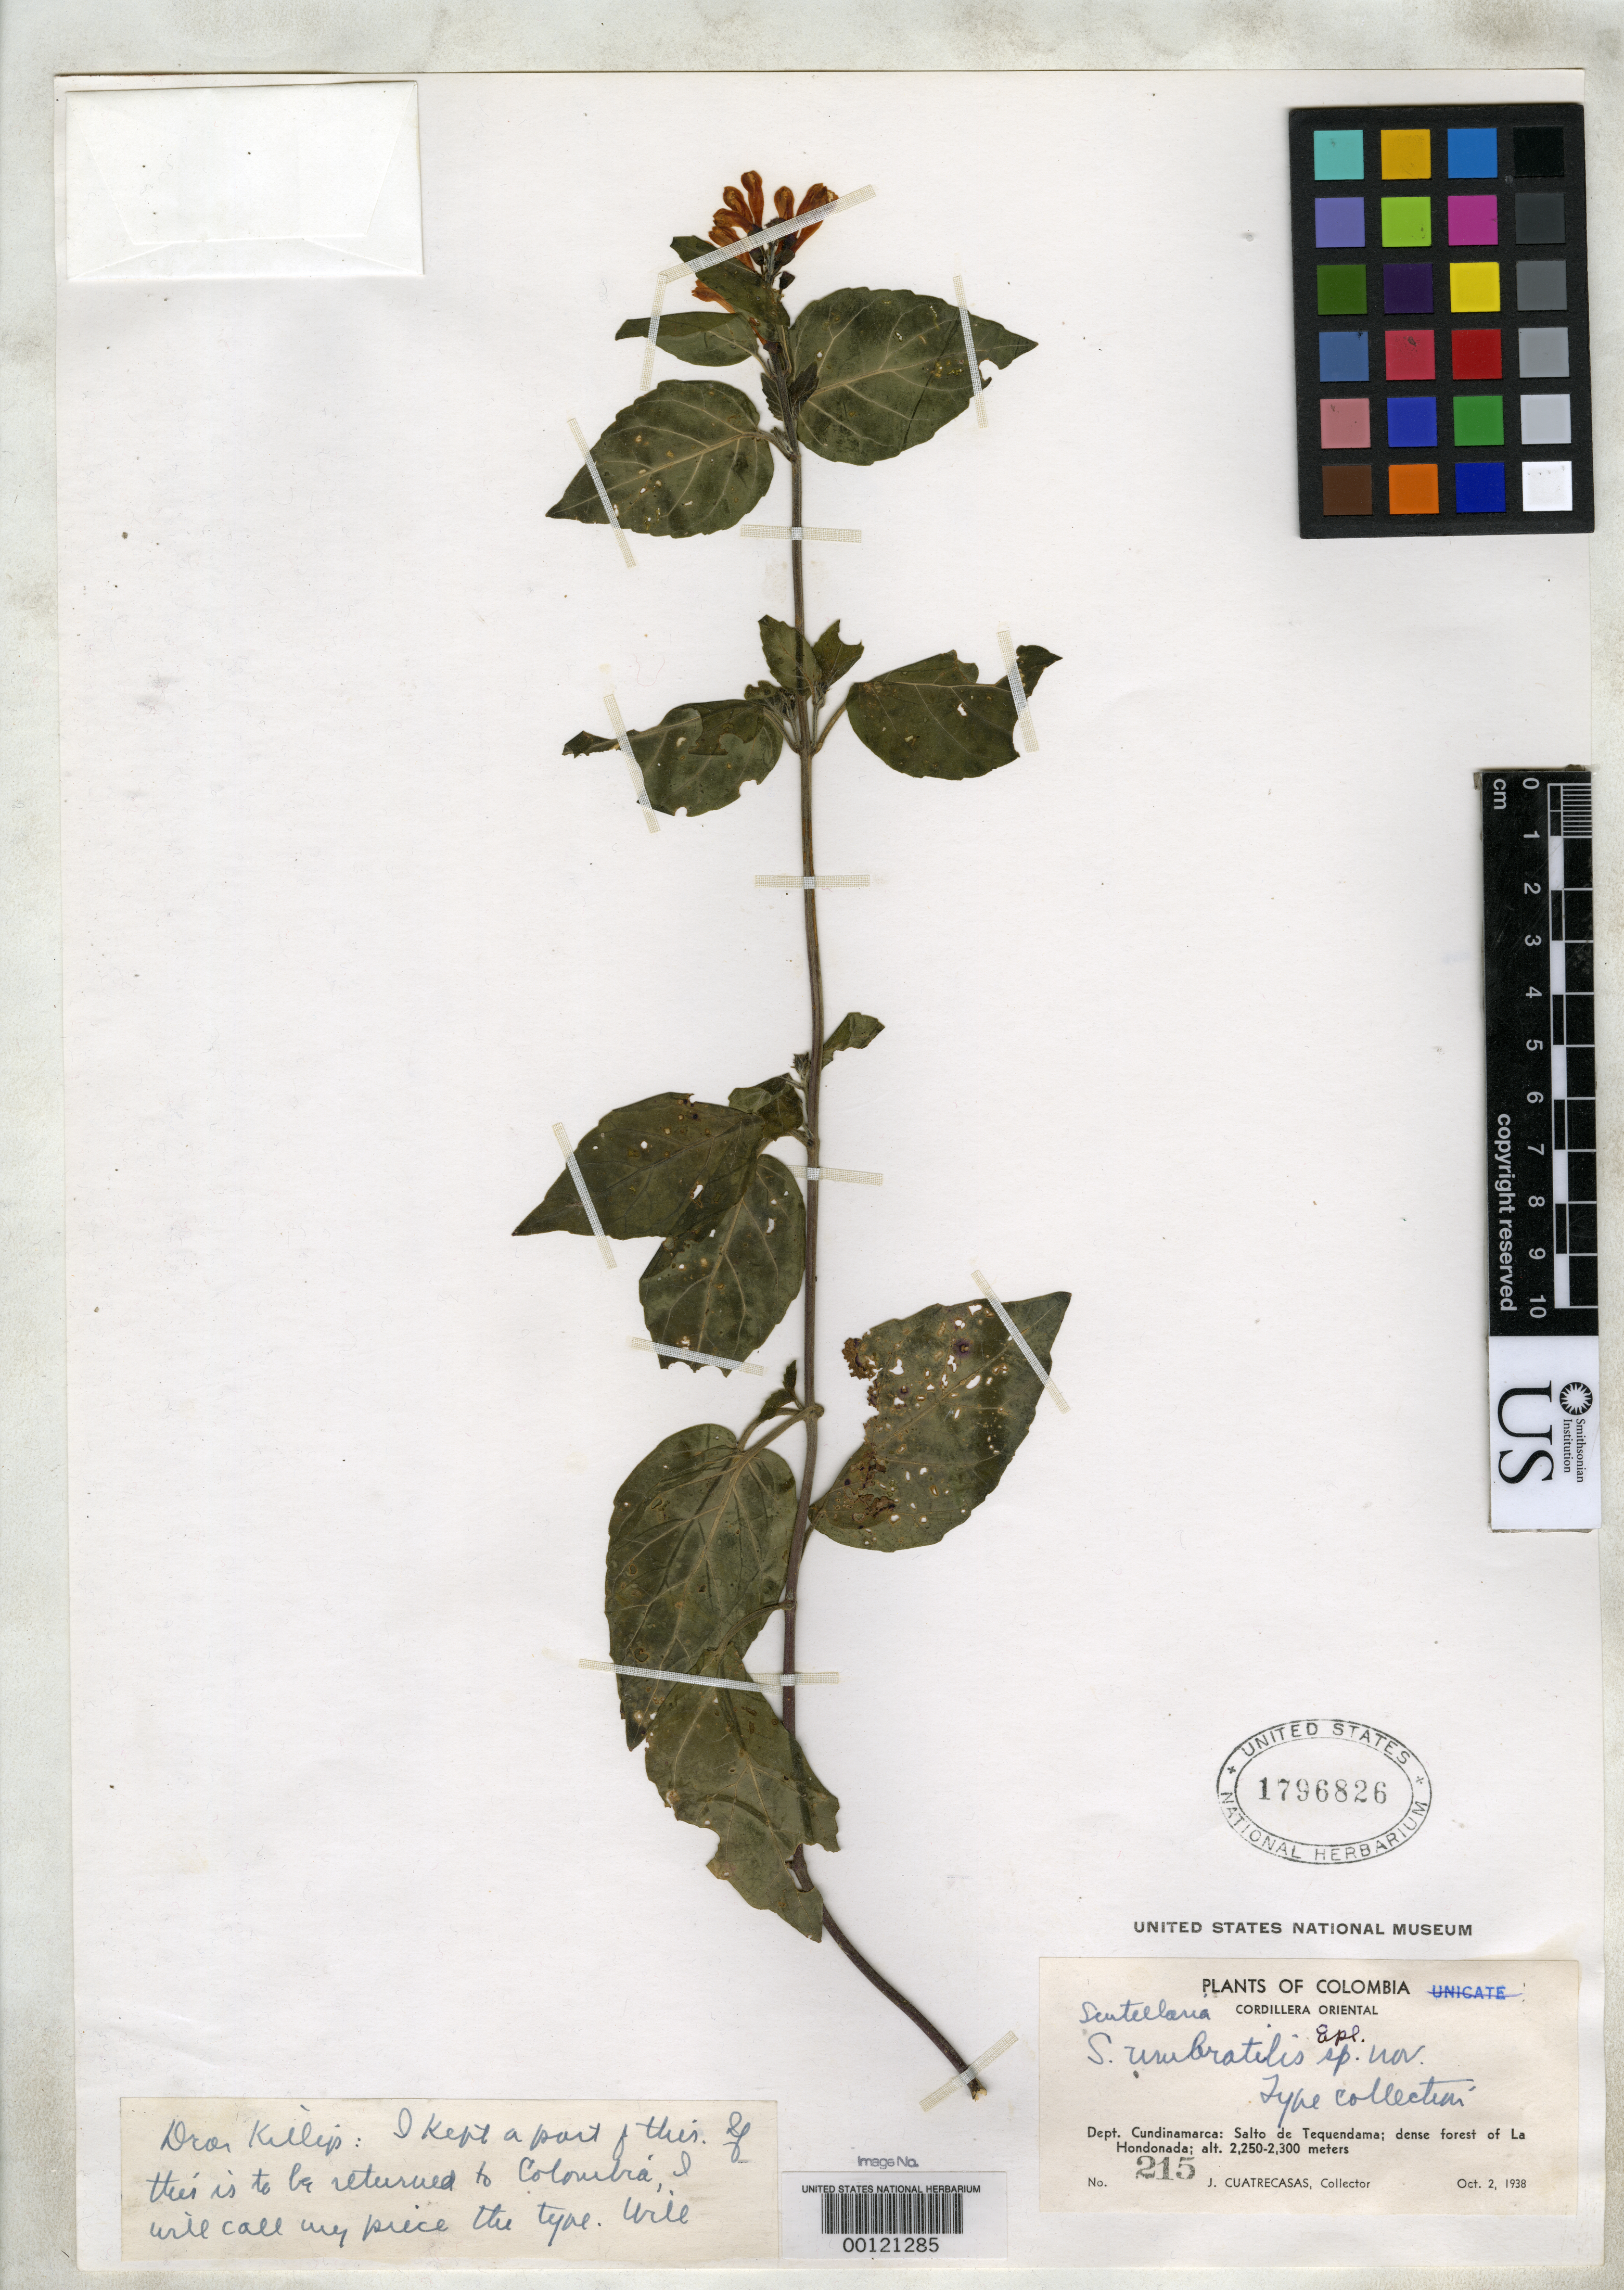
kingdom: Plantae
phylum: Tracheophyta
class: Magnoliopsida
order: Lamiales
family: Lamiaceae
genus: Scutellaria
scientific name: Scutellaria umbratilis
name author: Epling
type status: Isotype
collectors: J. Cuatrecasas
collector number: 215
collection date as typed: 02 Oct 1938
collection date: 1938-10-02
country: Colombia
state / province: Cundinamarca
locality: Salto de Tequendama, forest of La Hondonada.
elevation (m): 2250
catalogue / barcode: US 1796826